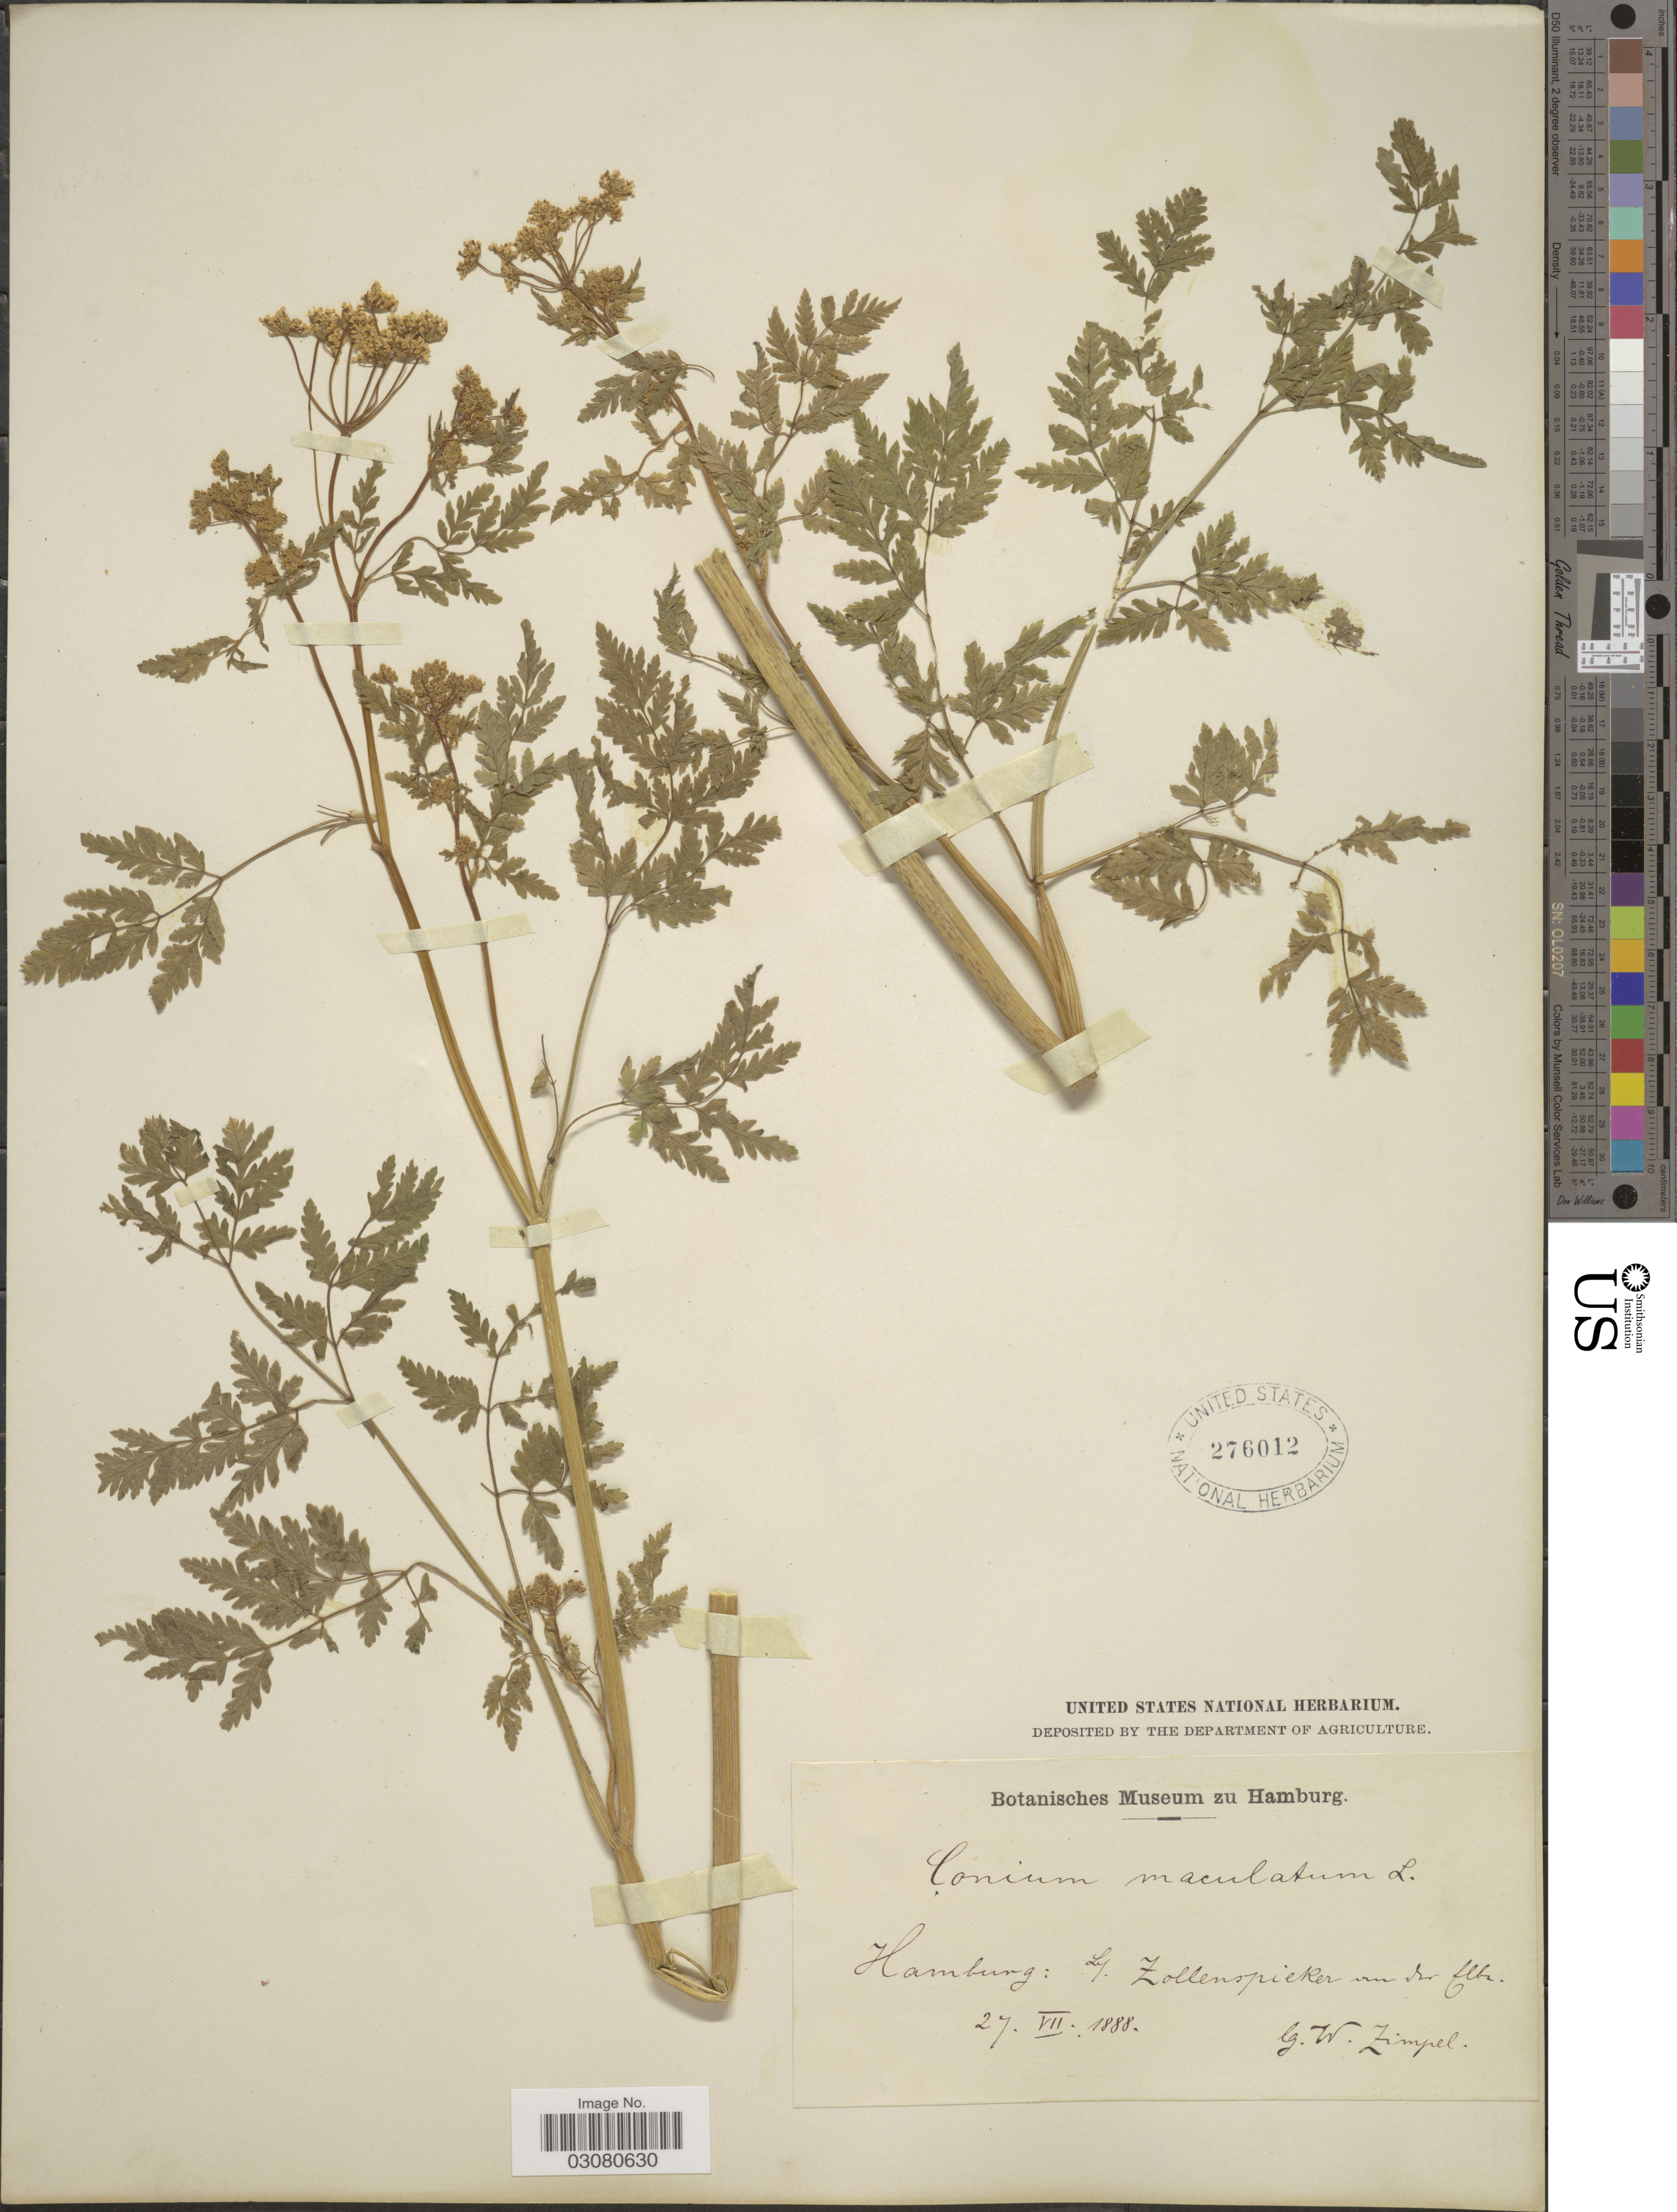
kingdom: Plantae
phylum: Tracheophyta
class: Magnoliopsida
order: Apiales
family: Apiaceae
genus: Conium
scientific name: Conium maculatum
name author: L.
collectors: W. Zimpel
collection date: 1888-07-27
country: Germany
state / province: Hamburg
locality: Ly. Zollenspieker von der flbr. [interpreted]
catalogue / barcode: US 276012